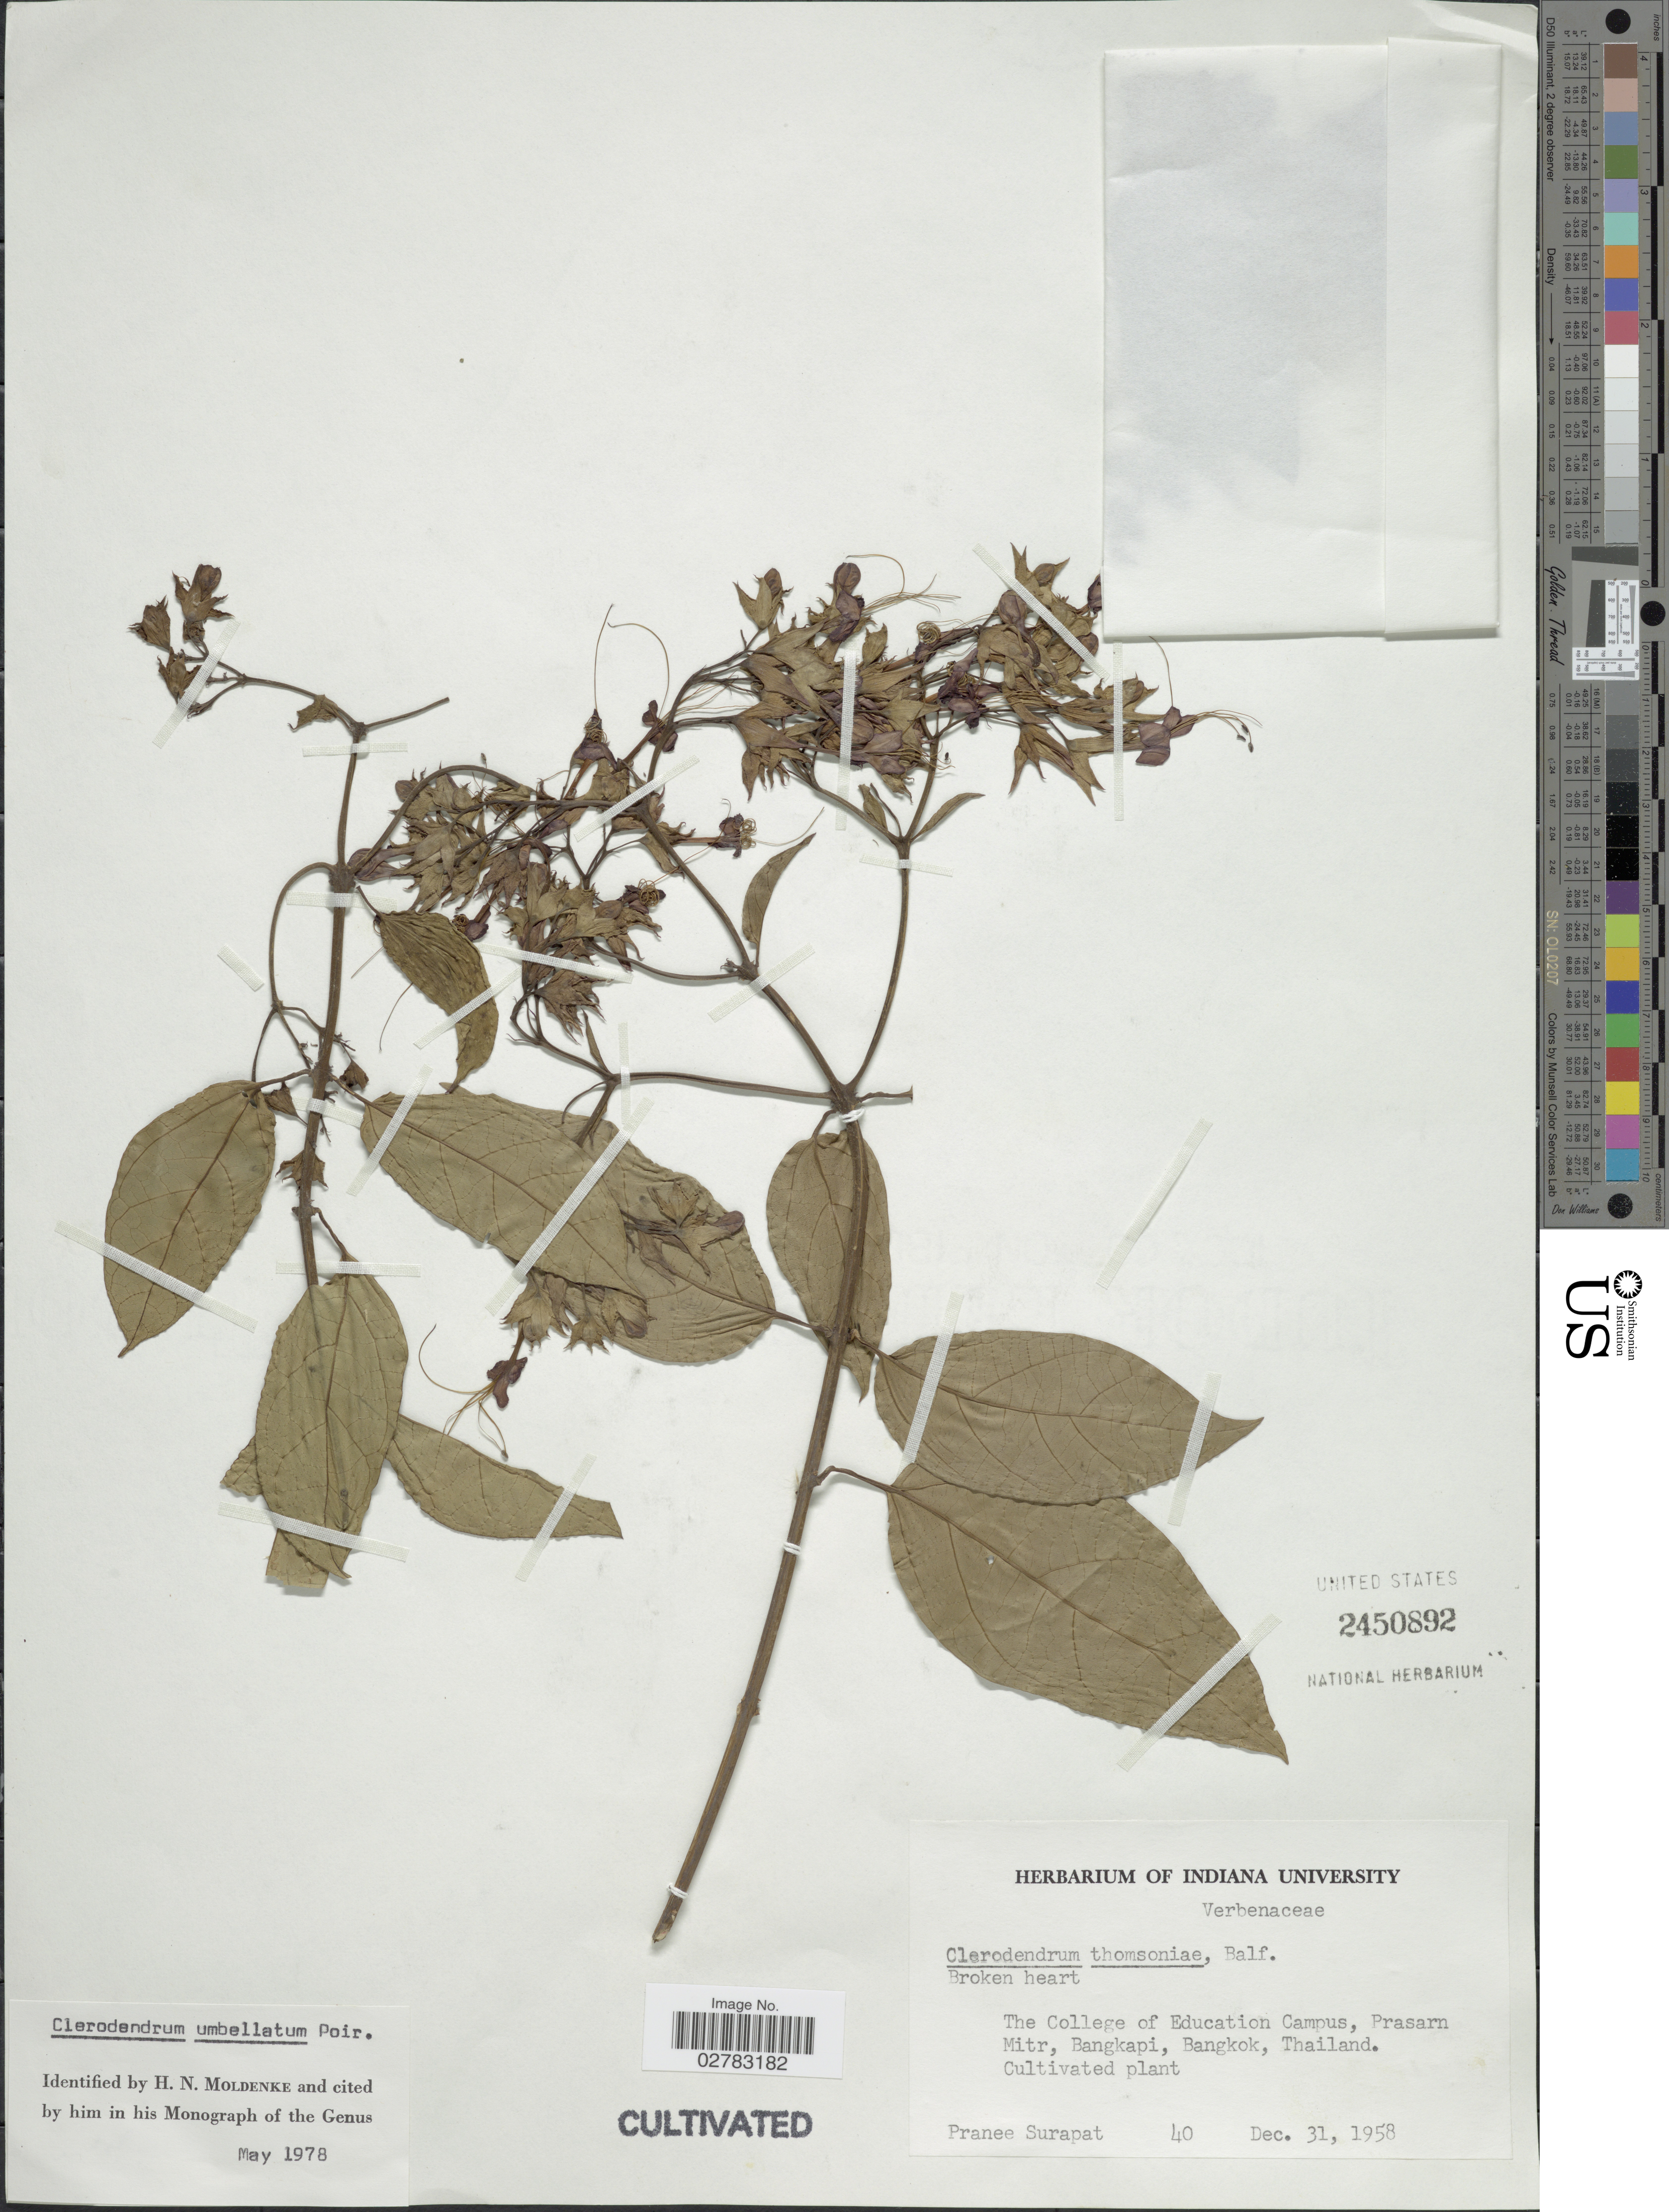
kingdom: Plantae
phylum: Tracheophyta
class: Magnoliopsida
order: Lamiales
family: Lamiaceae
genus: Clerodendrum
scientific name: Clerodendrum umbellatum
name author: Poir.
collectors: P. Surapat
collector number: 40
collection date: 1958-12-31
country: Thailand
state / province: Bangkok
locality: The College of Education Campus, Prasarn Mitr, Bangkapi.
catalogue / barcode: US 2450892